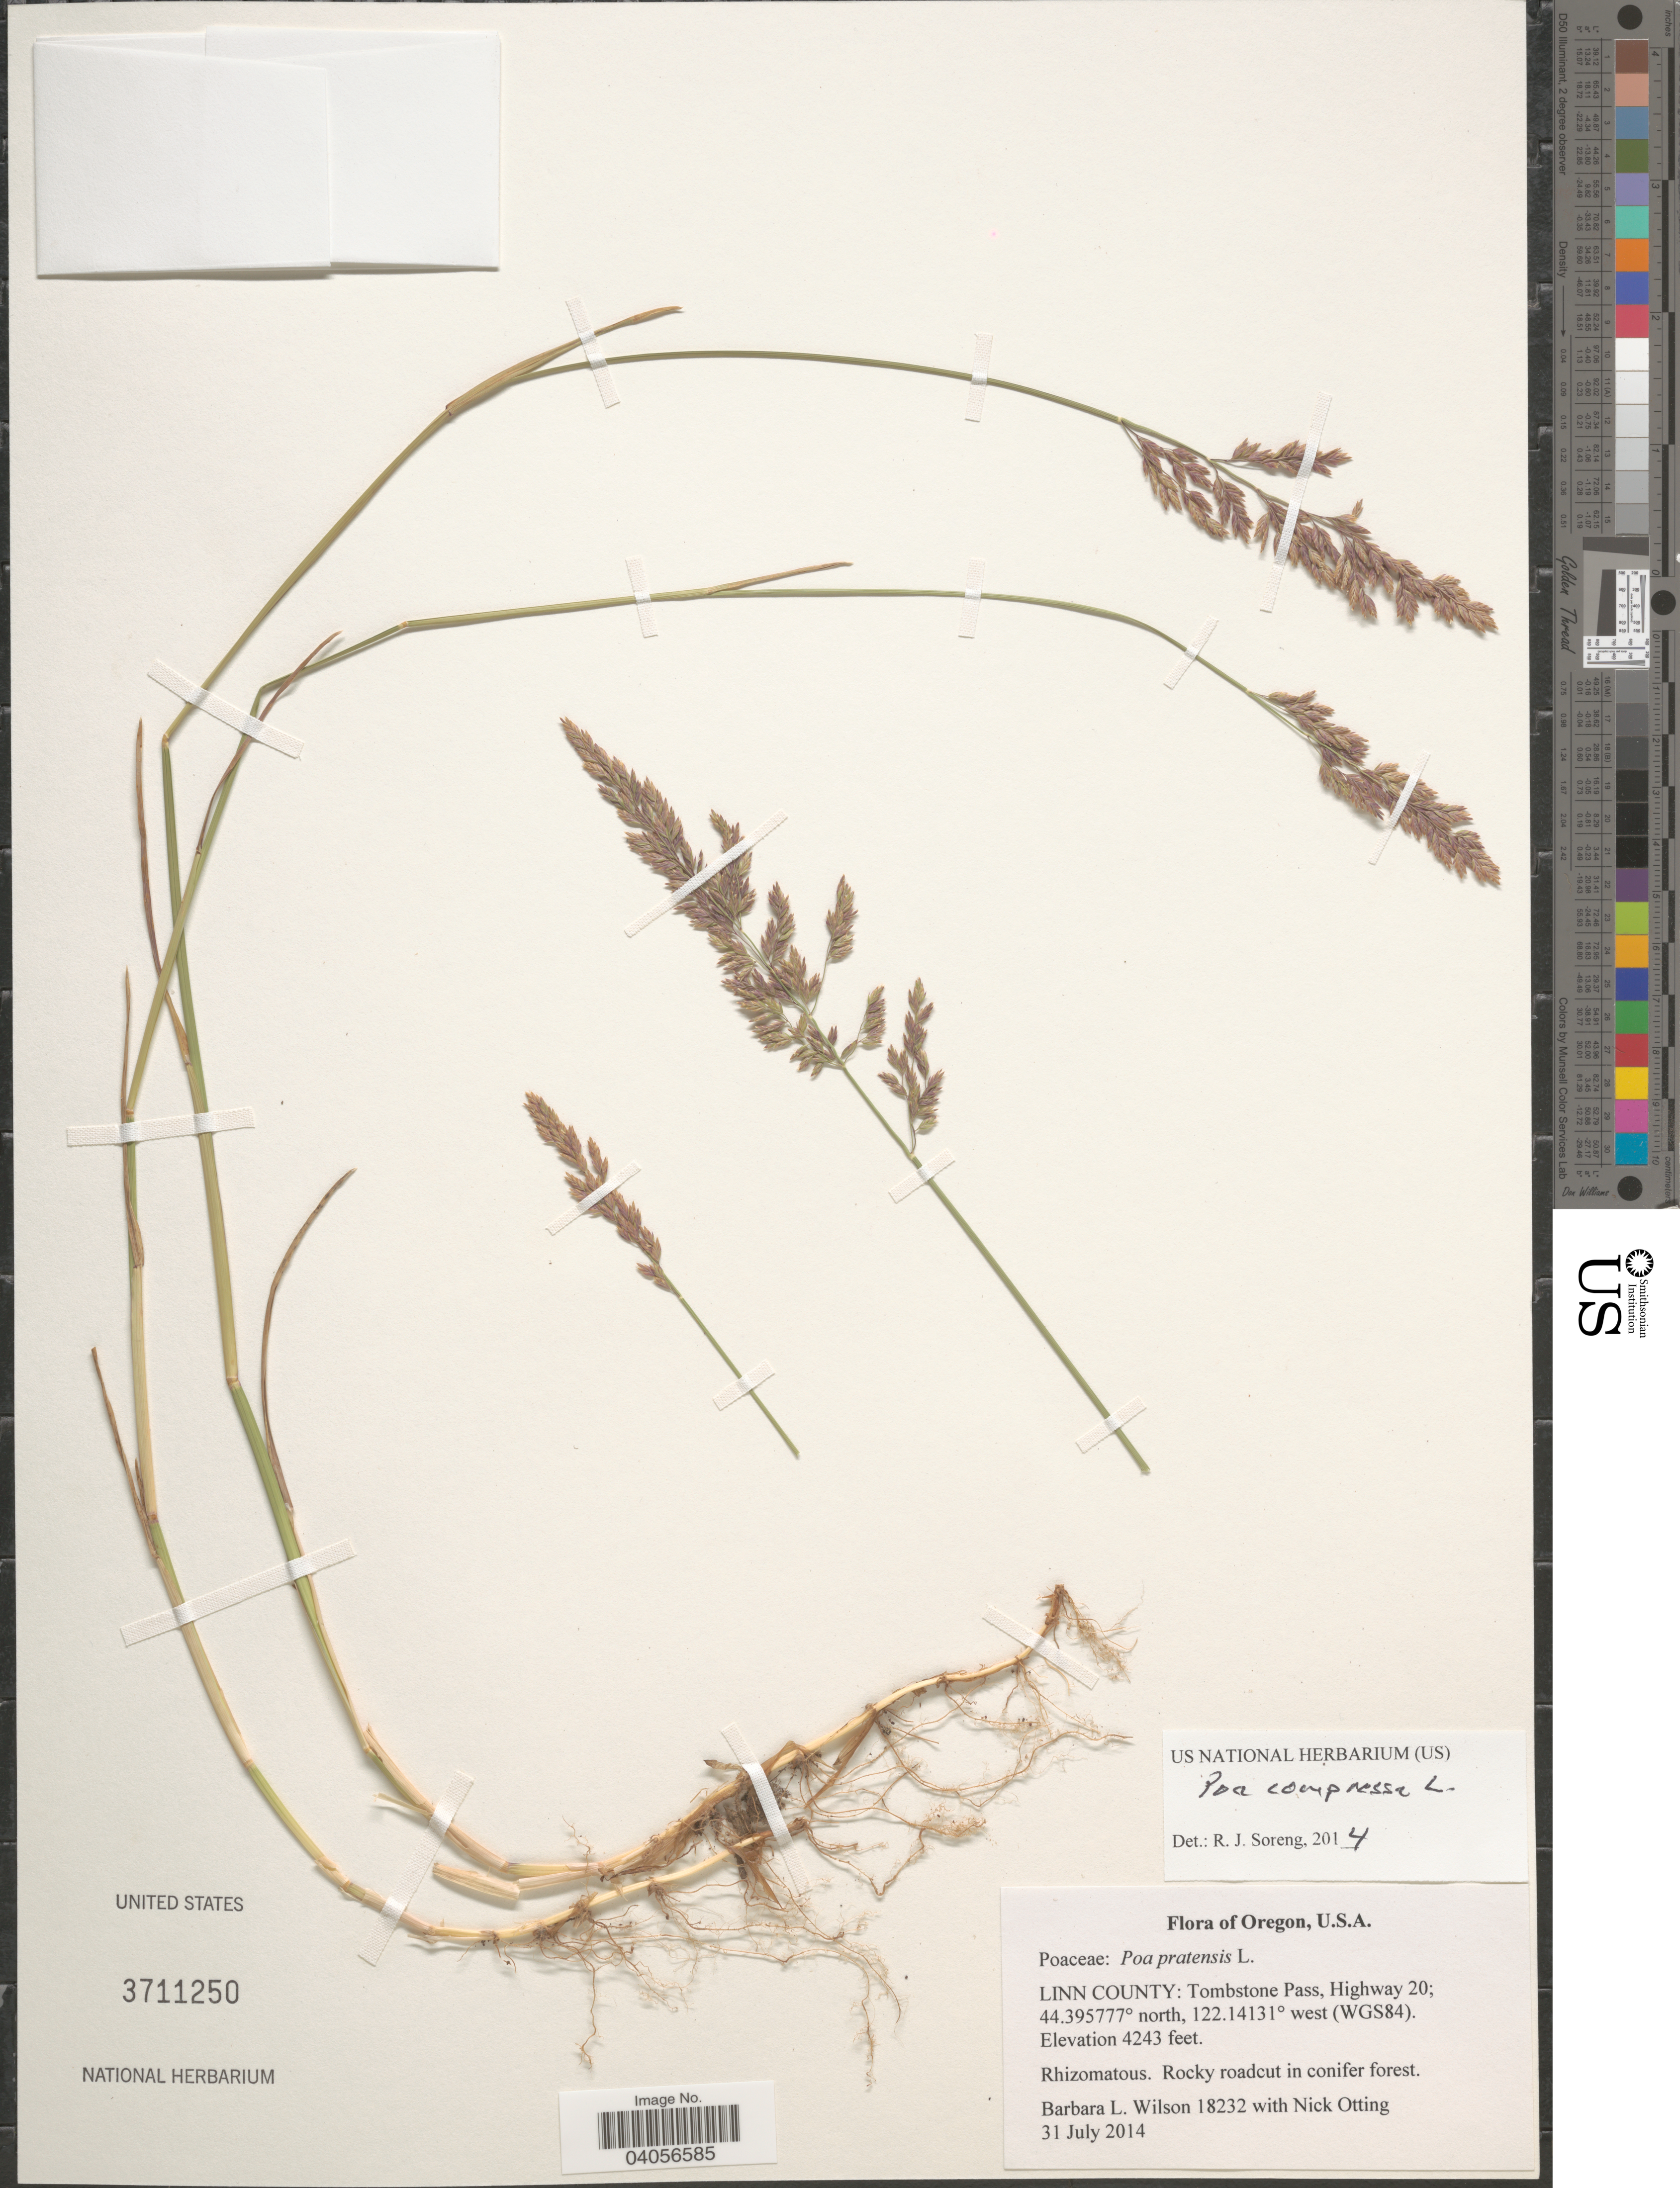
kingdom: Plantae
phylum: Tracheophyta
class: Liliopsida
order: Poales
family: Poaceae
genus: Poa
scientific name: Poa compressa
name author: L.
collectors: B. L. Wilson & N. Otting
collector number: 18232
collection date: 2014-07-31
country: United States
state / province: Oregon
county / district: Linn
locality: Linn County: Tombstone Pass, Highway 20; (WGS84).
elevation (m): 1293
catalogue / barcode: US 3711250